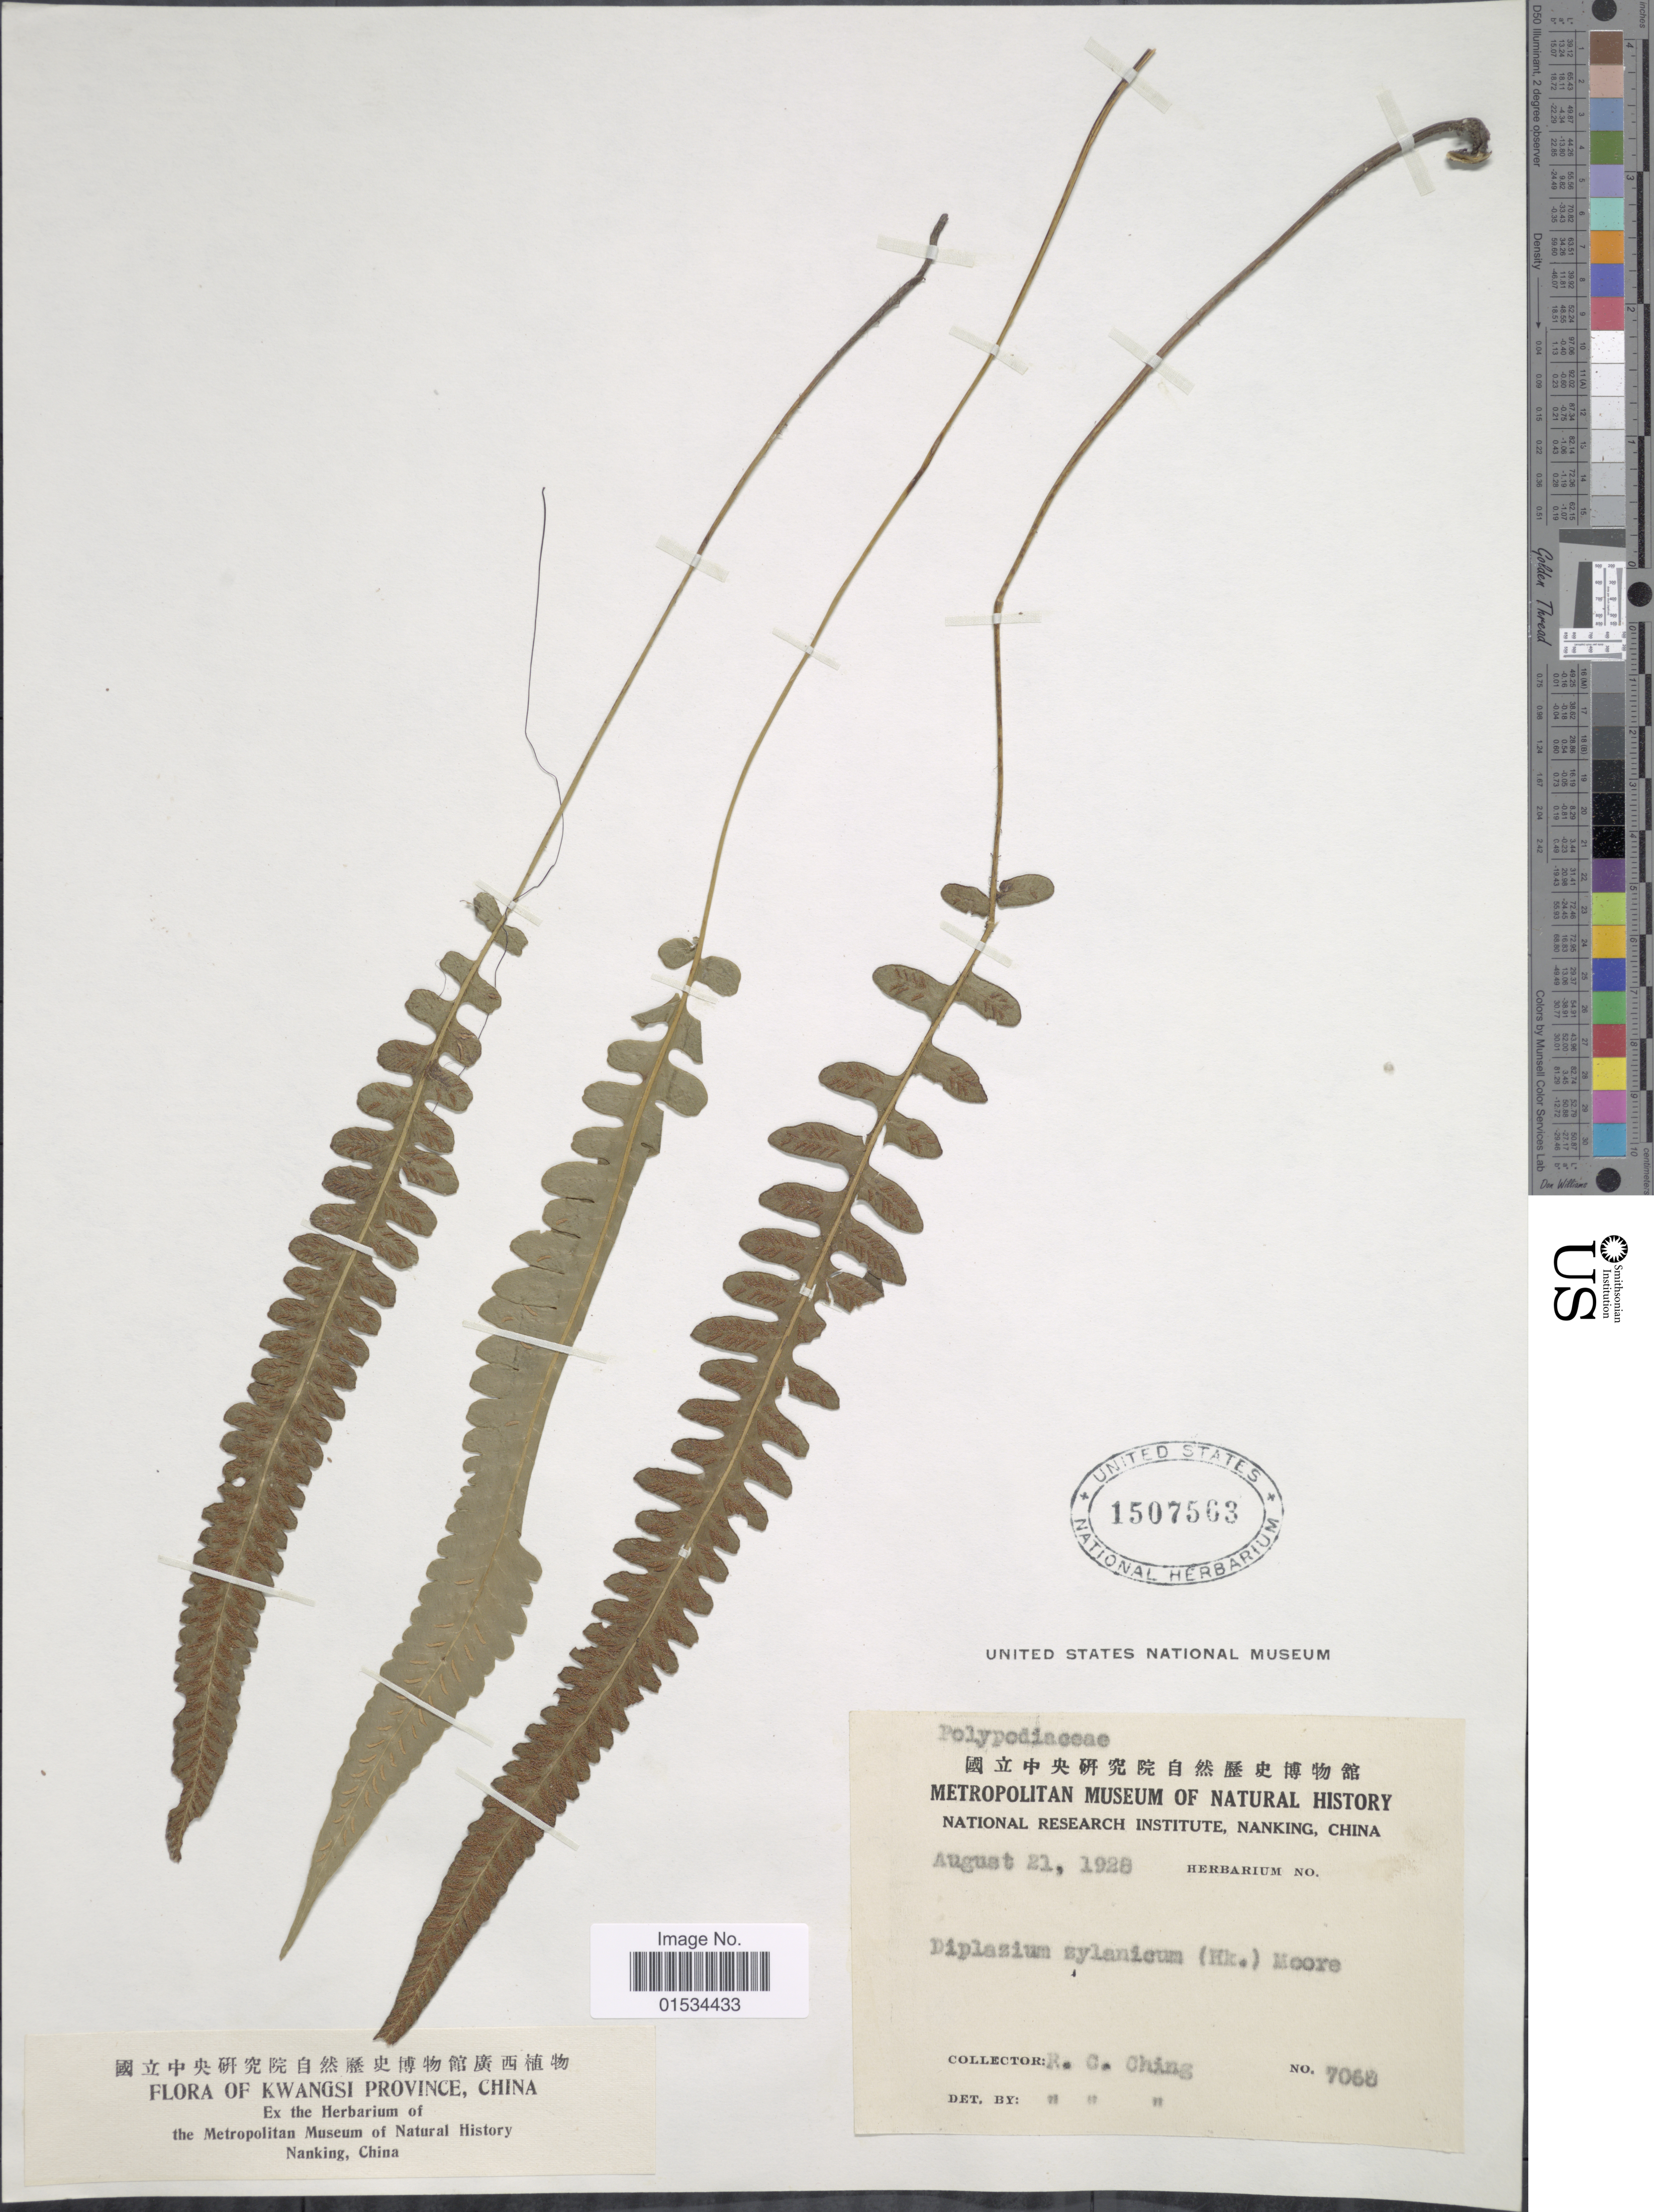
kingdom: Plantae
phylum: Tracheophyta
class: Polypodiopsida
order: Polypodiales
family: Athyriaceae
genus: Diplazium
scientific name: Diplazium zeylanicum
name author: (Hook.) T. Moore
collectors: R. C. Ching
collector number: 7068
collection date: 1928-08-21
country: China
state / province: Guangxi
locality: Kwangsi Province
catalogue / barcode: US 1507563